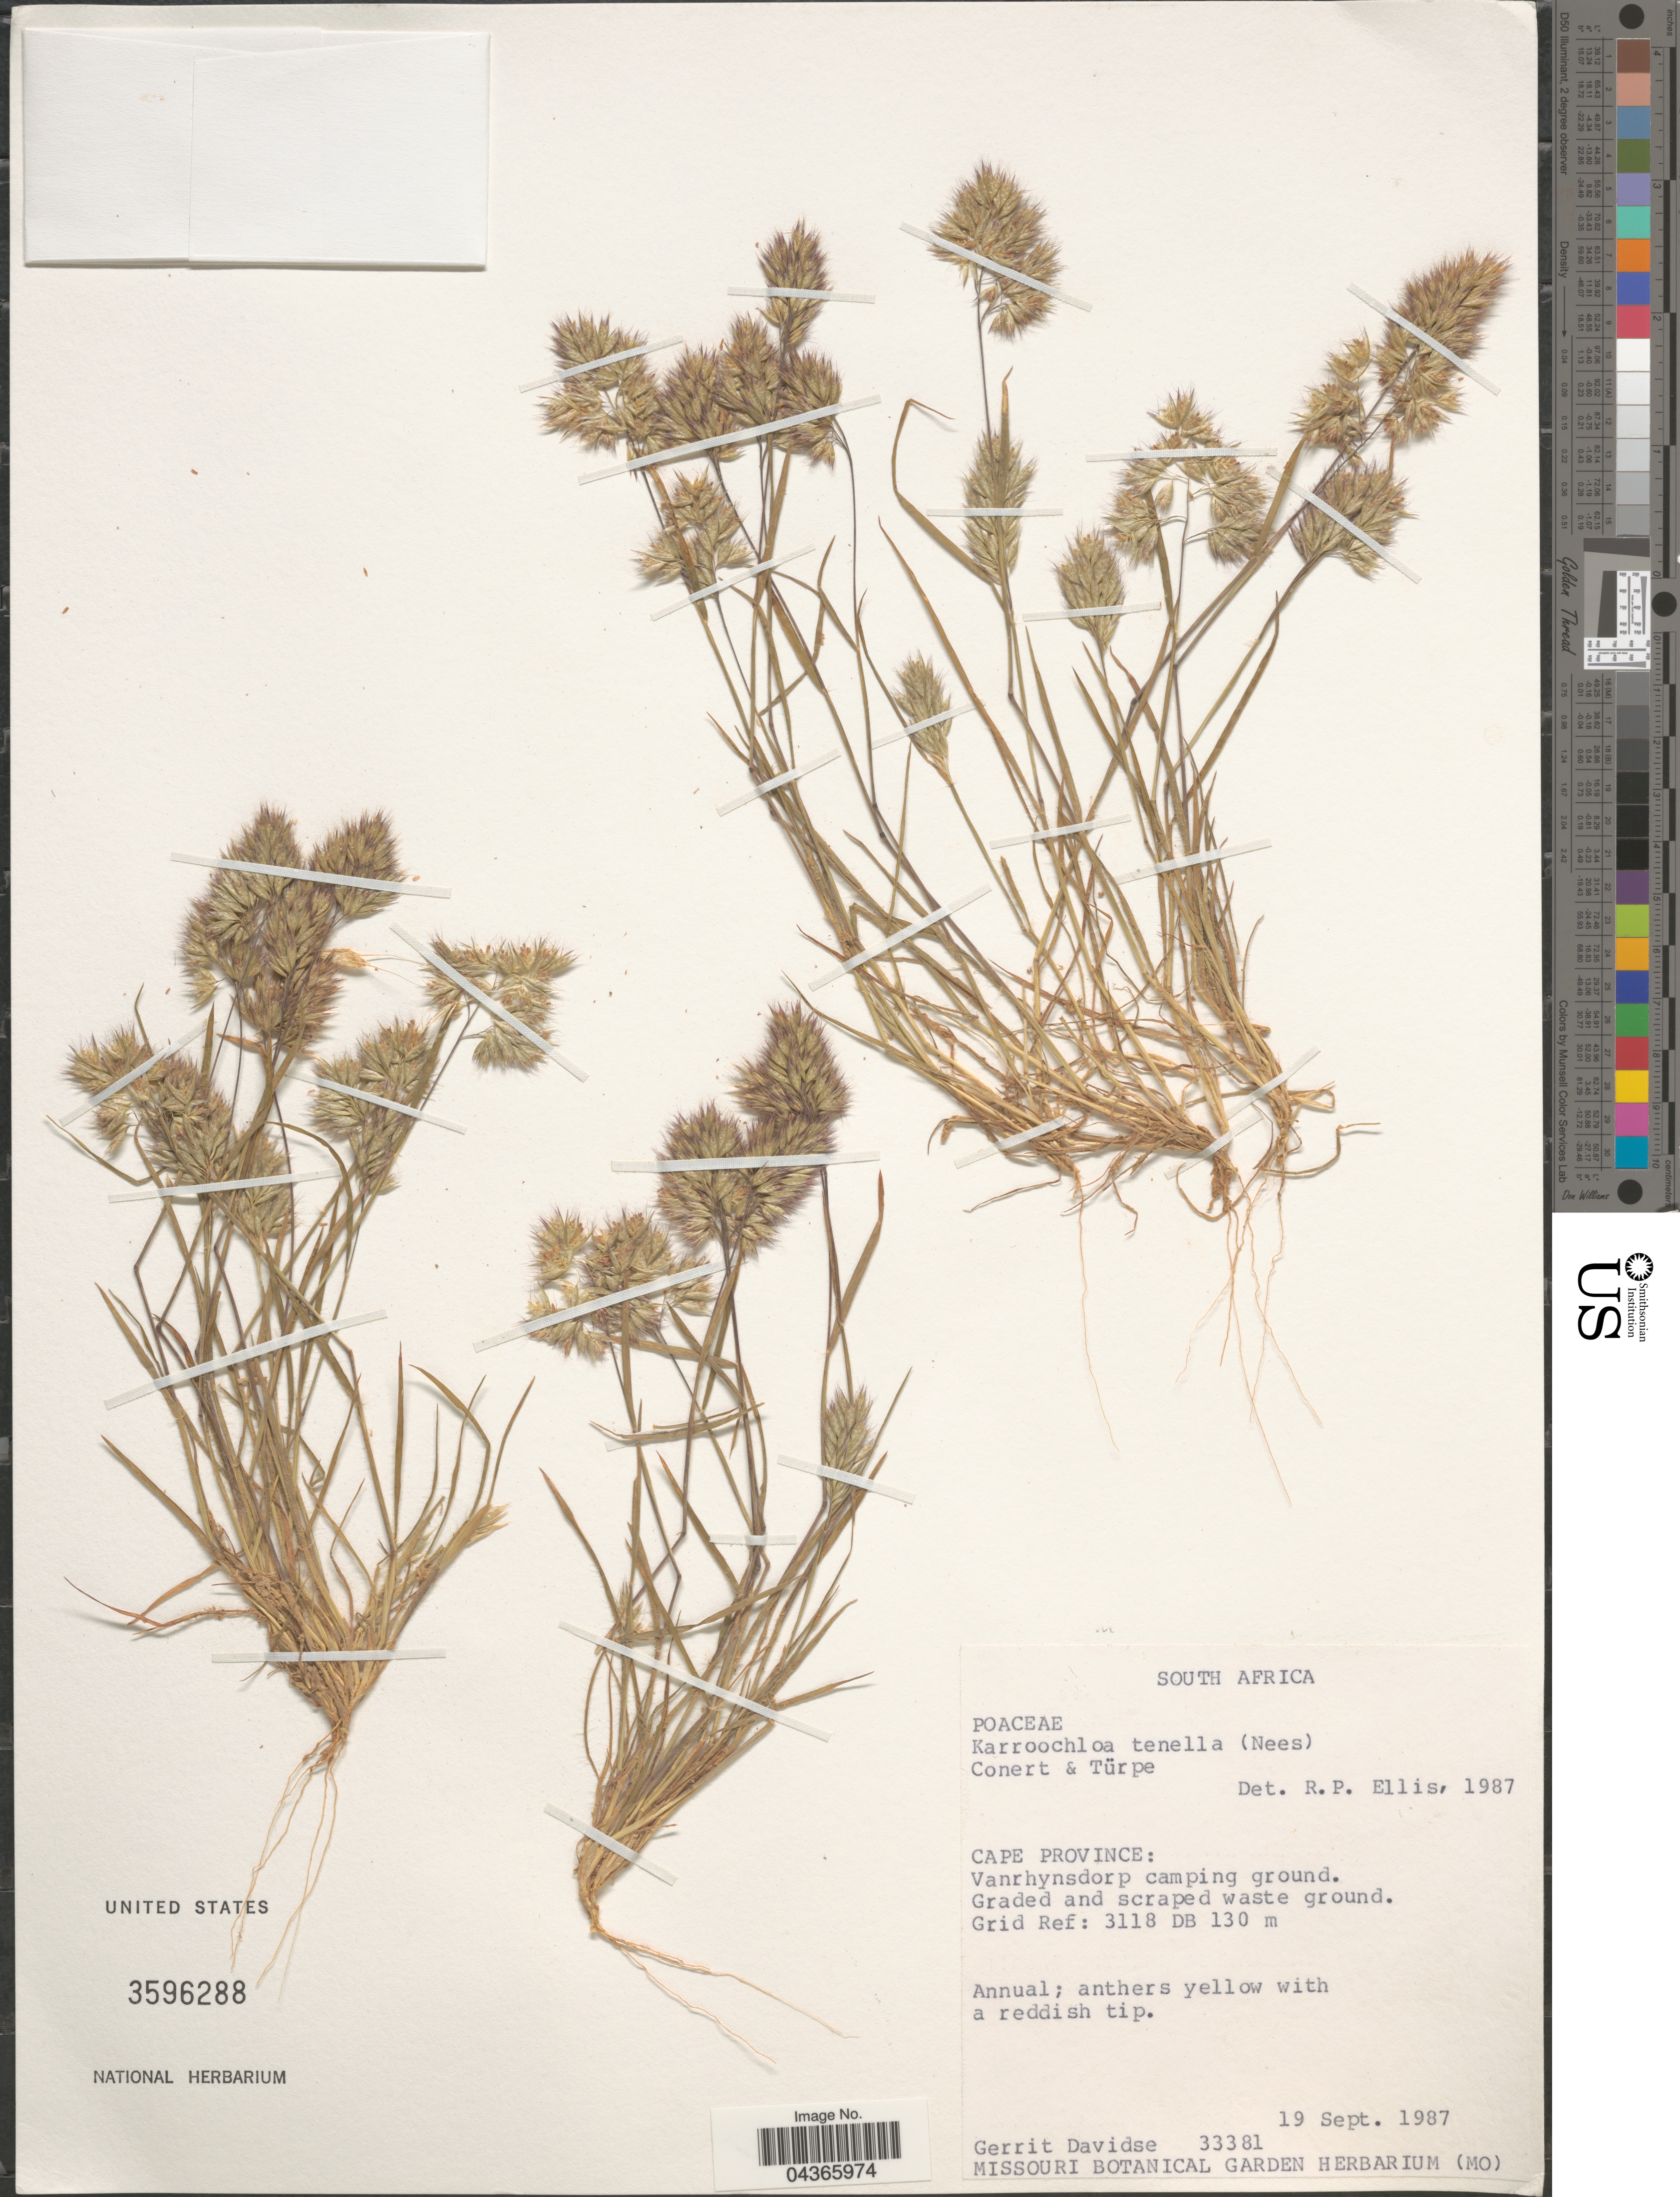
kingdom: Plantae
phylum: Tracheophyta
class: Liliopsida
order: Poales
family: Poaceae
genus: Tribolium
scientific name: Tribolium tenellum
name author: (Nees) Verboom & H.P. Linder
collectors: G. Davidse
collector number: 33381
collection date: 1987-09-19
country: South Africa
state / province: Western Cape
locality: Vanrhynsdorp camping ground. Grid Ref: 3118 DB.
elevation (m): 130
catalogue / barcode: US 3596288